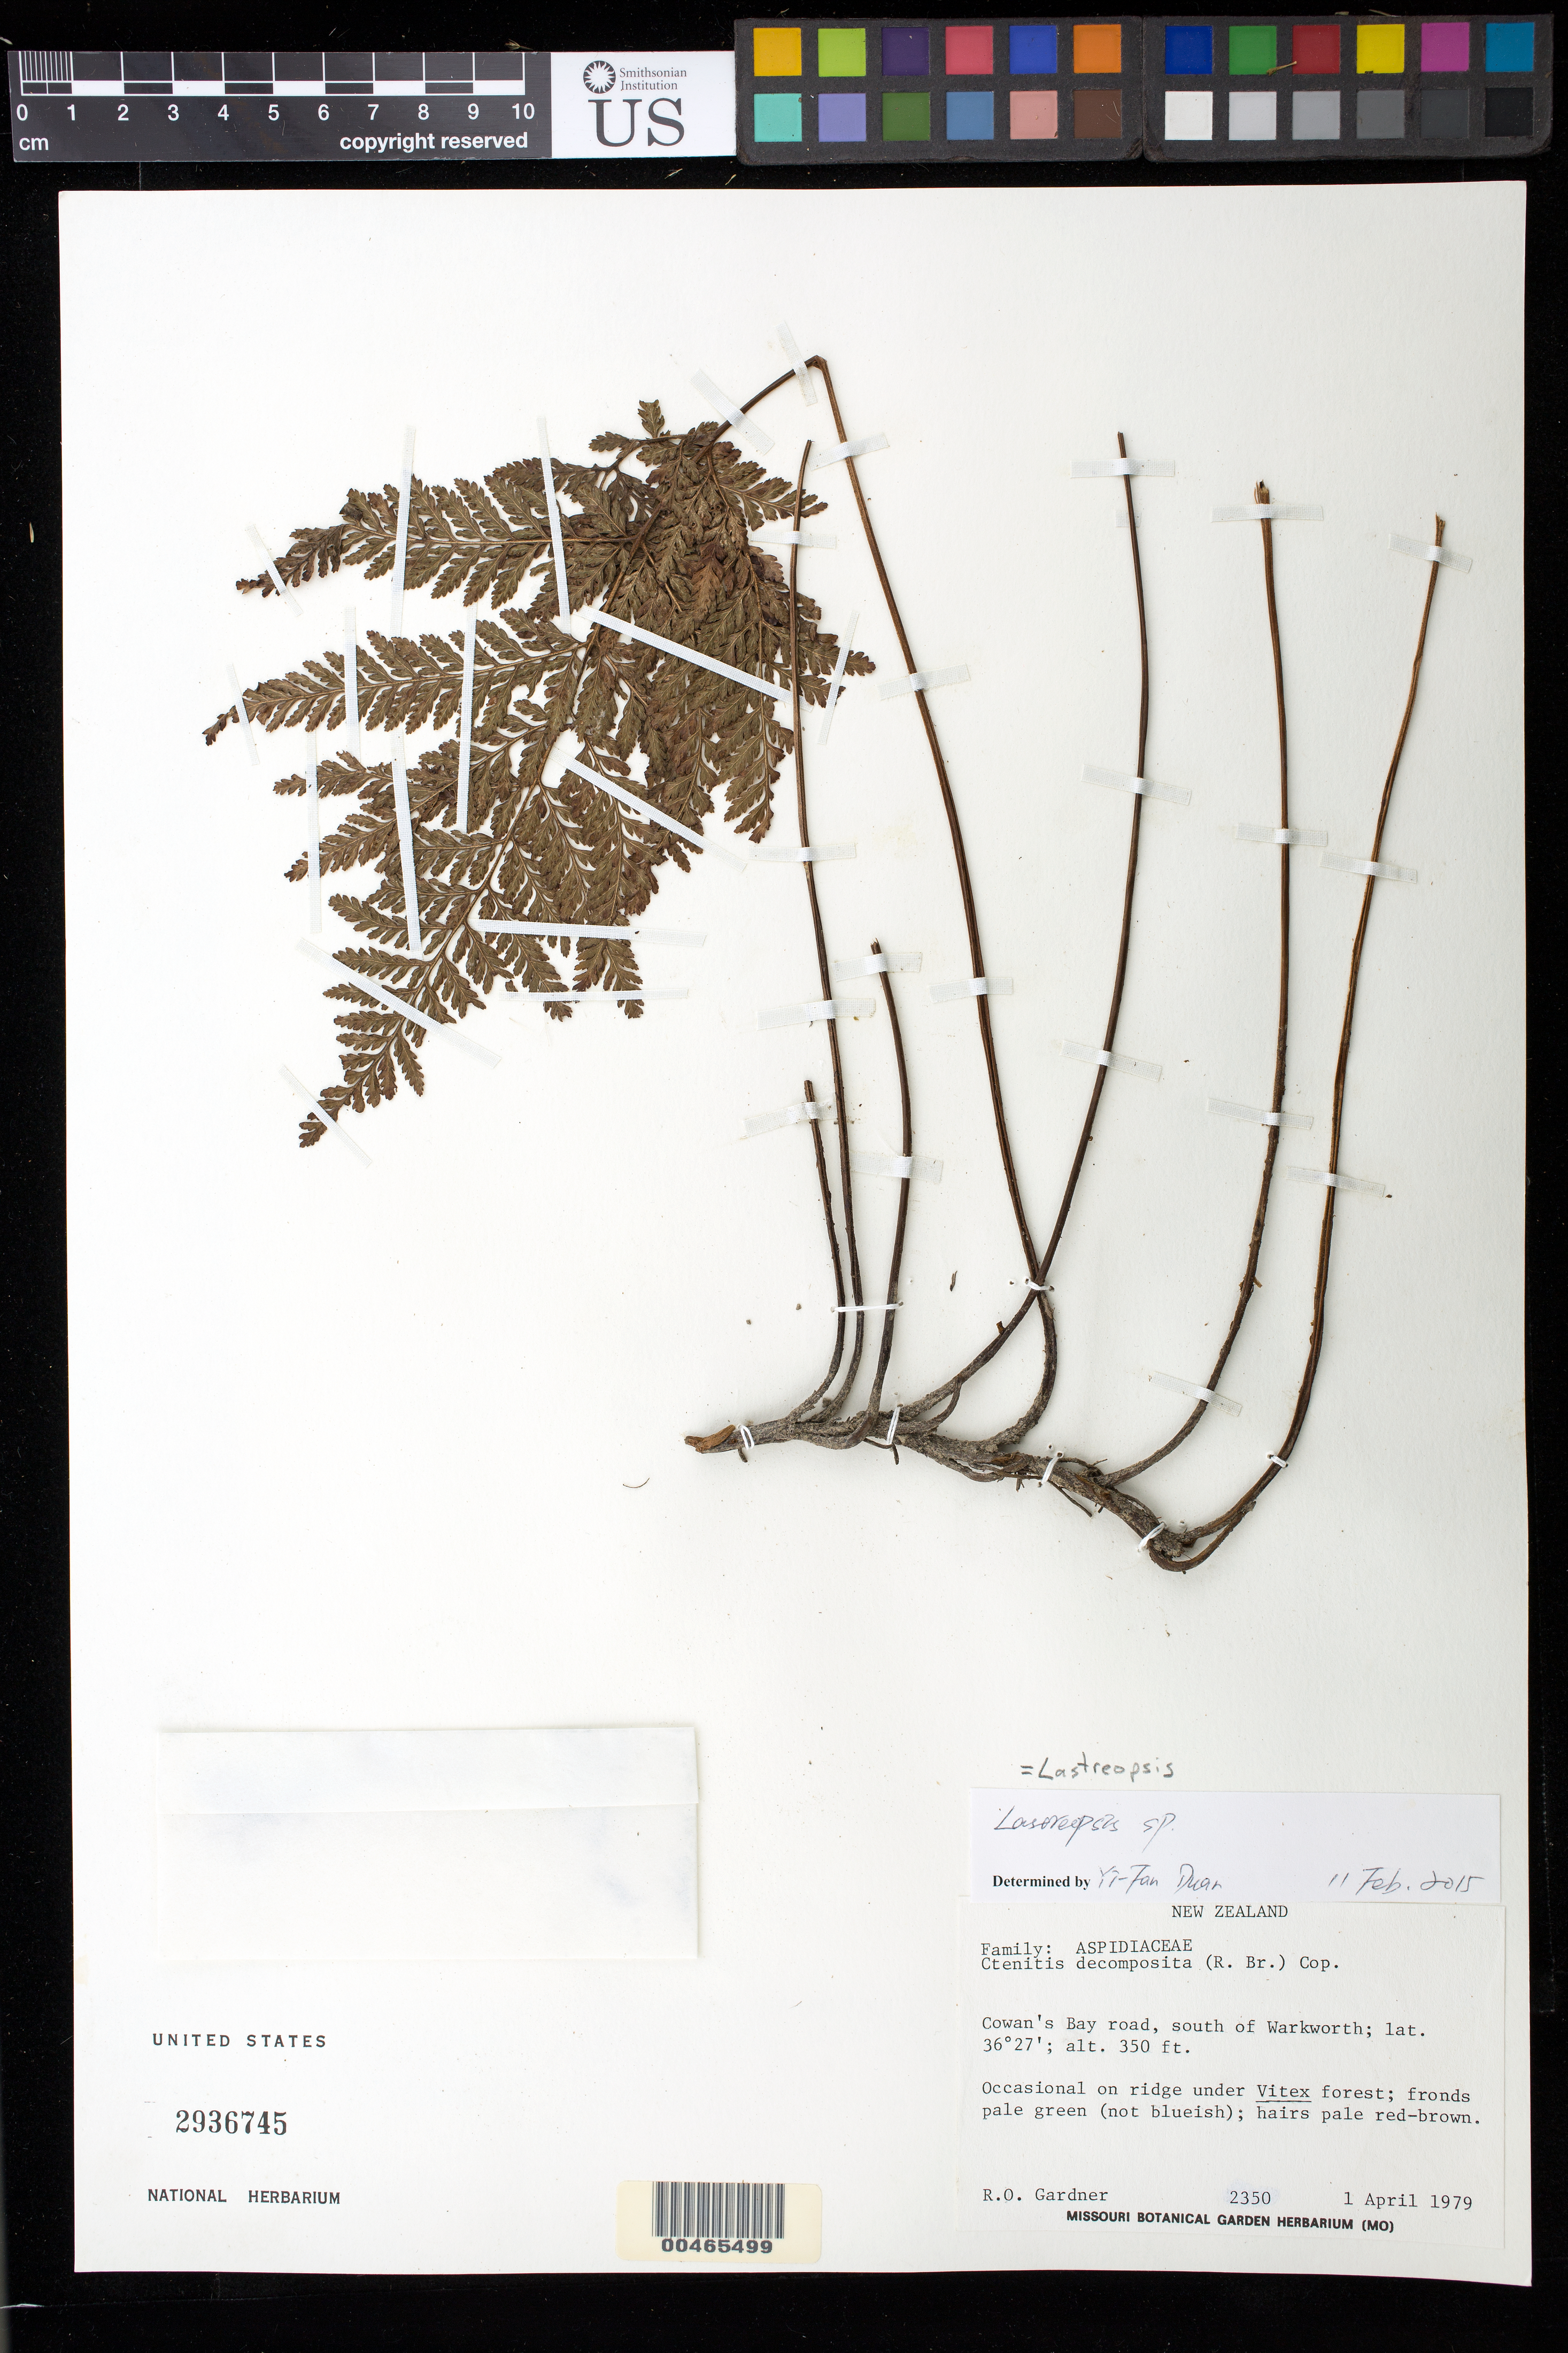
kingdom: Plantae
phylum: Tracheophyta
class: Polypodiopsida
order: Polypodiales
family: Dryopteridaceae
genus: Lastreopsis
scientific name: Lastreopsis sp.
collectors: R. O. Gardner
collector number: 2350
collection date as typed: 01 Apr 1979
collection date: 1979-04-01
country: New Zealand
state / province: Auckland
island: North Island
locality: Cowan's bay road; s of warkworth (lat/long recorded as: lat=36:27:0:s long=:::)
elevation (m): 350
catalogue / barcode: US 2936745